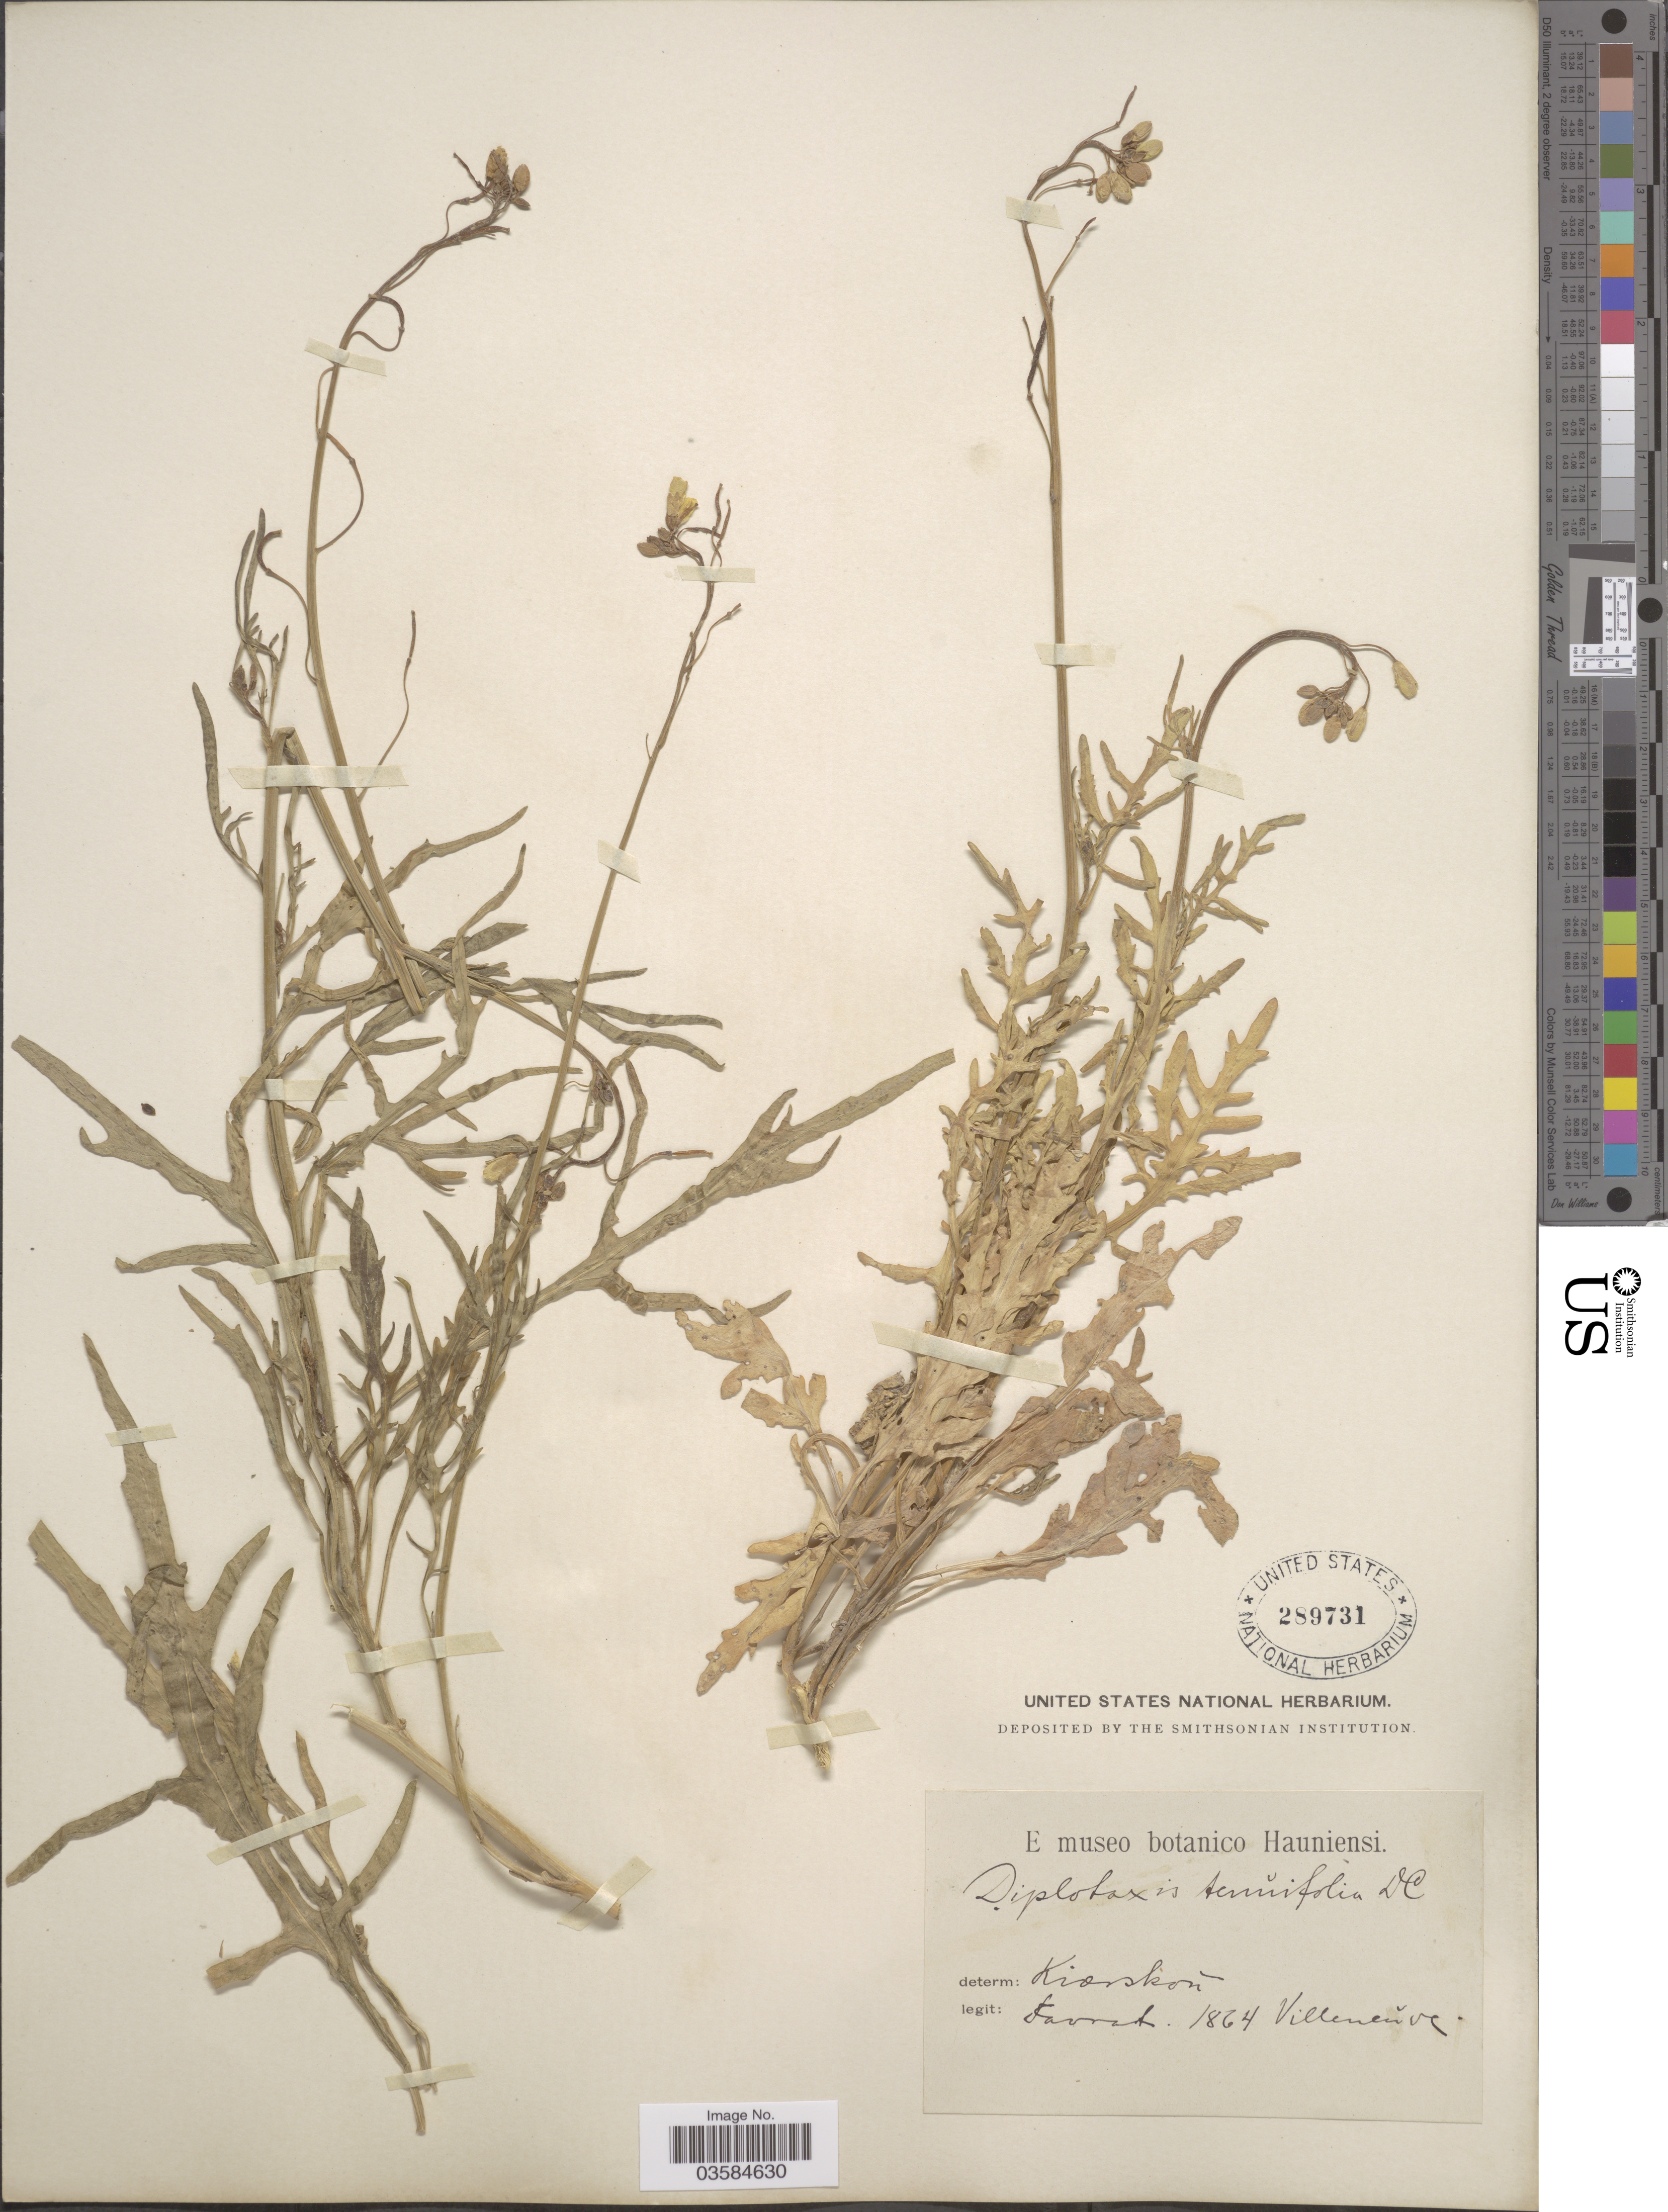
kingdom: Plantae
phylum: Tracheophyta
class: Magnoliopsida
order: Brassicales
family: Brassicaceae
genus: Diplotaxis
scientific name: Diplotaxis tenuifolia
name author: (L.) DC.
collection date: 1864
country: France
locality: Villeneŭve.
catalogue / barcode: US 289731